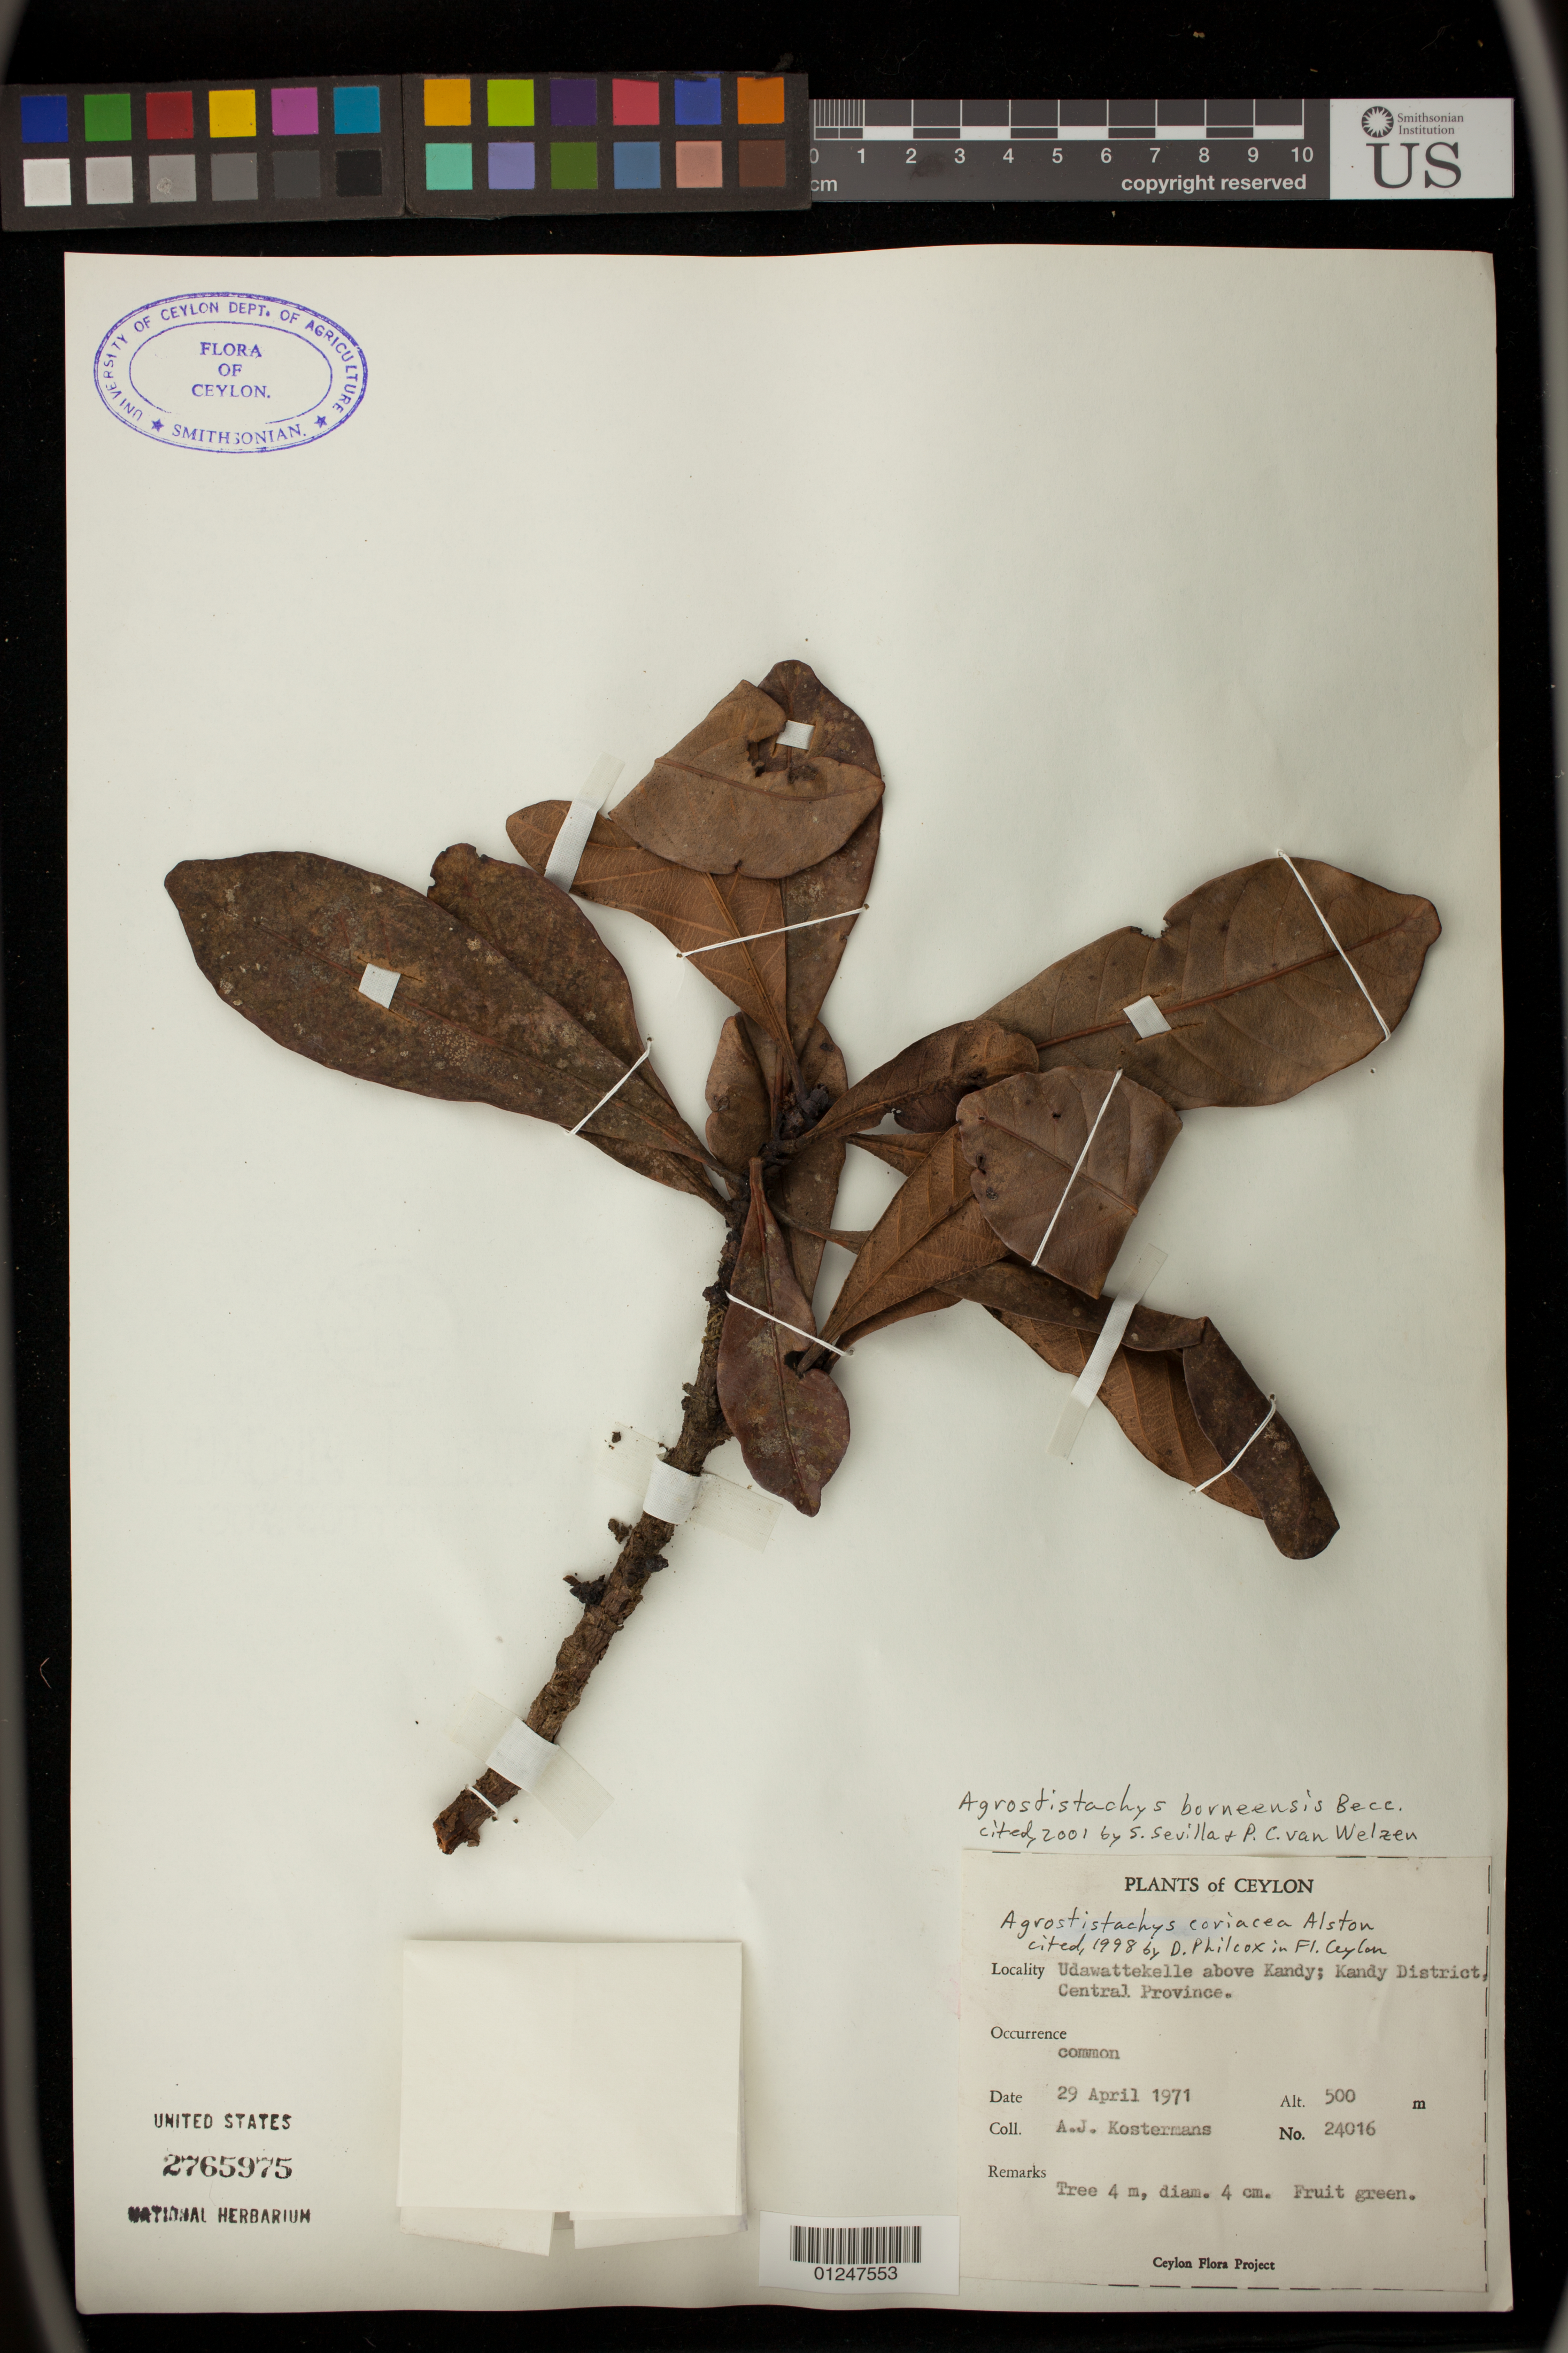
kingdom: Plantae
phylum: Tracheophyta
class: Magnoliopsida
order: Malpighiales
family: Euphorbiaceae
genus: Agrostistachys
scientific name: Agrostistachys borneensis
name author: Becc.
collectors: A. J. G. Kostermans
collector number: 24016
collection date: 1971-04-29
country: Sri Lanka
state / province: Central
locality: Udawattekelle above Kandy; Kandy District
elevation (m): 500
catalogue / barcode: US 2765975